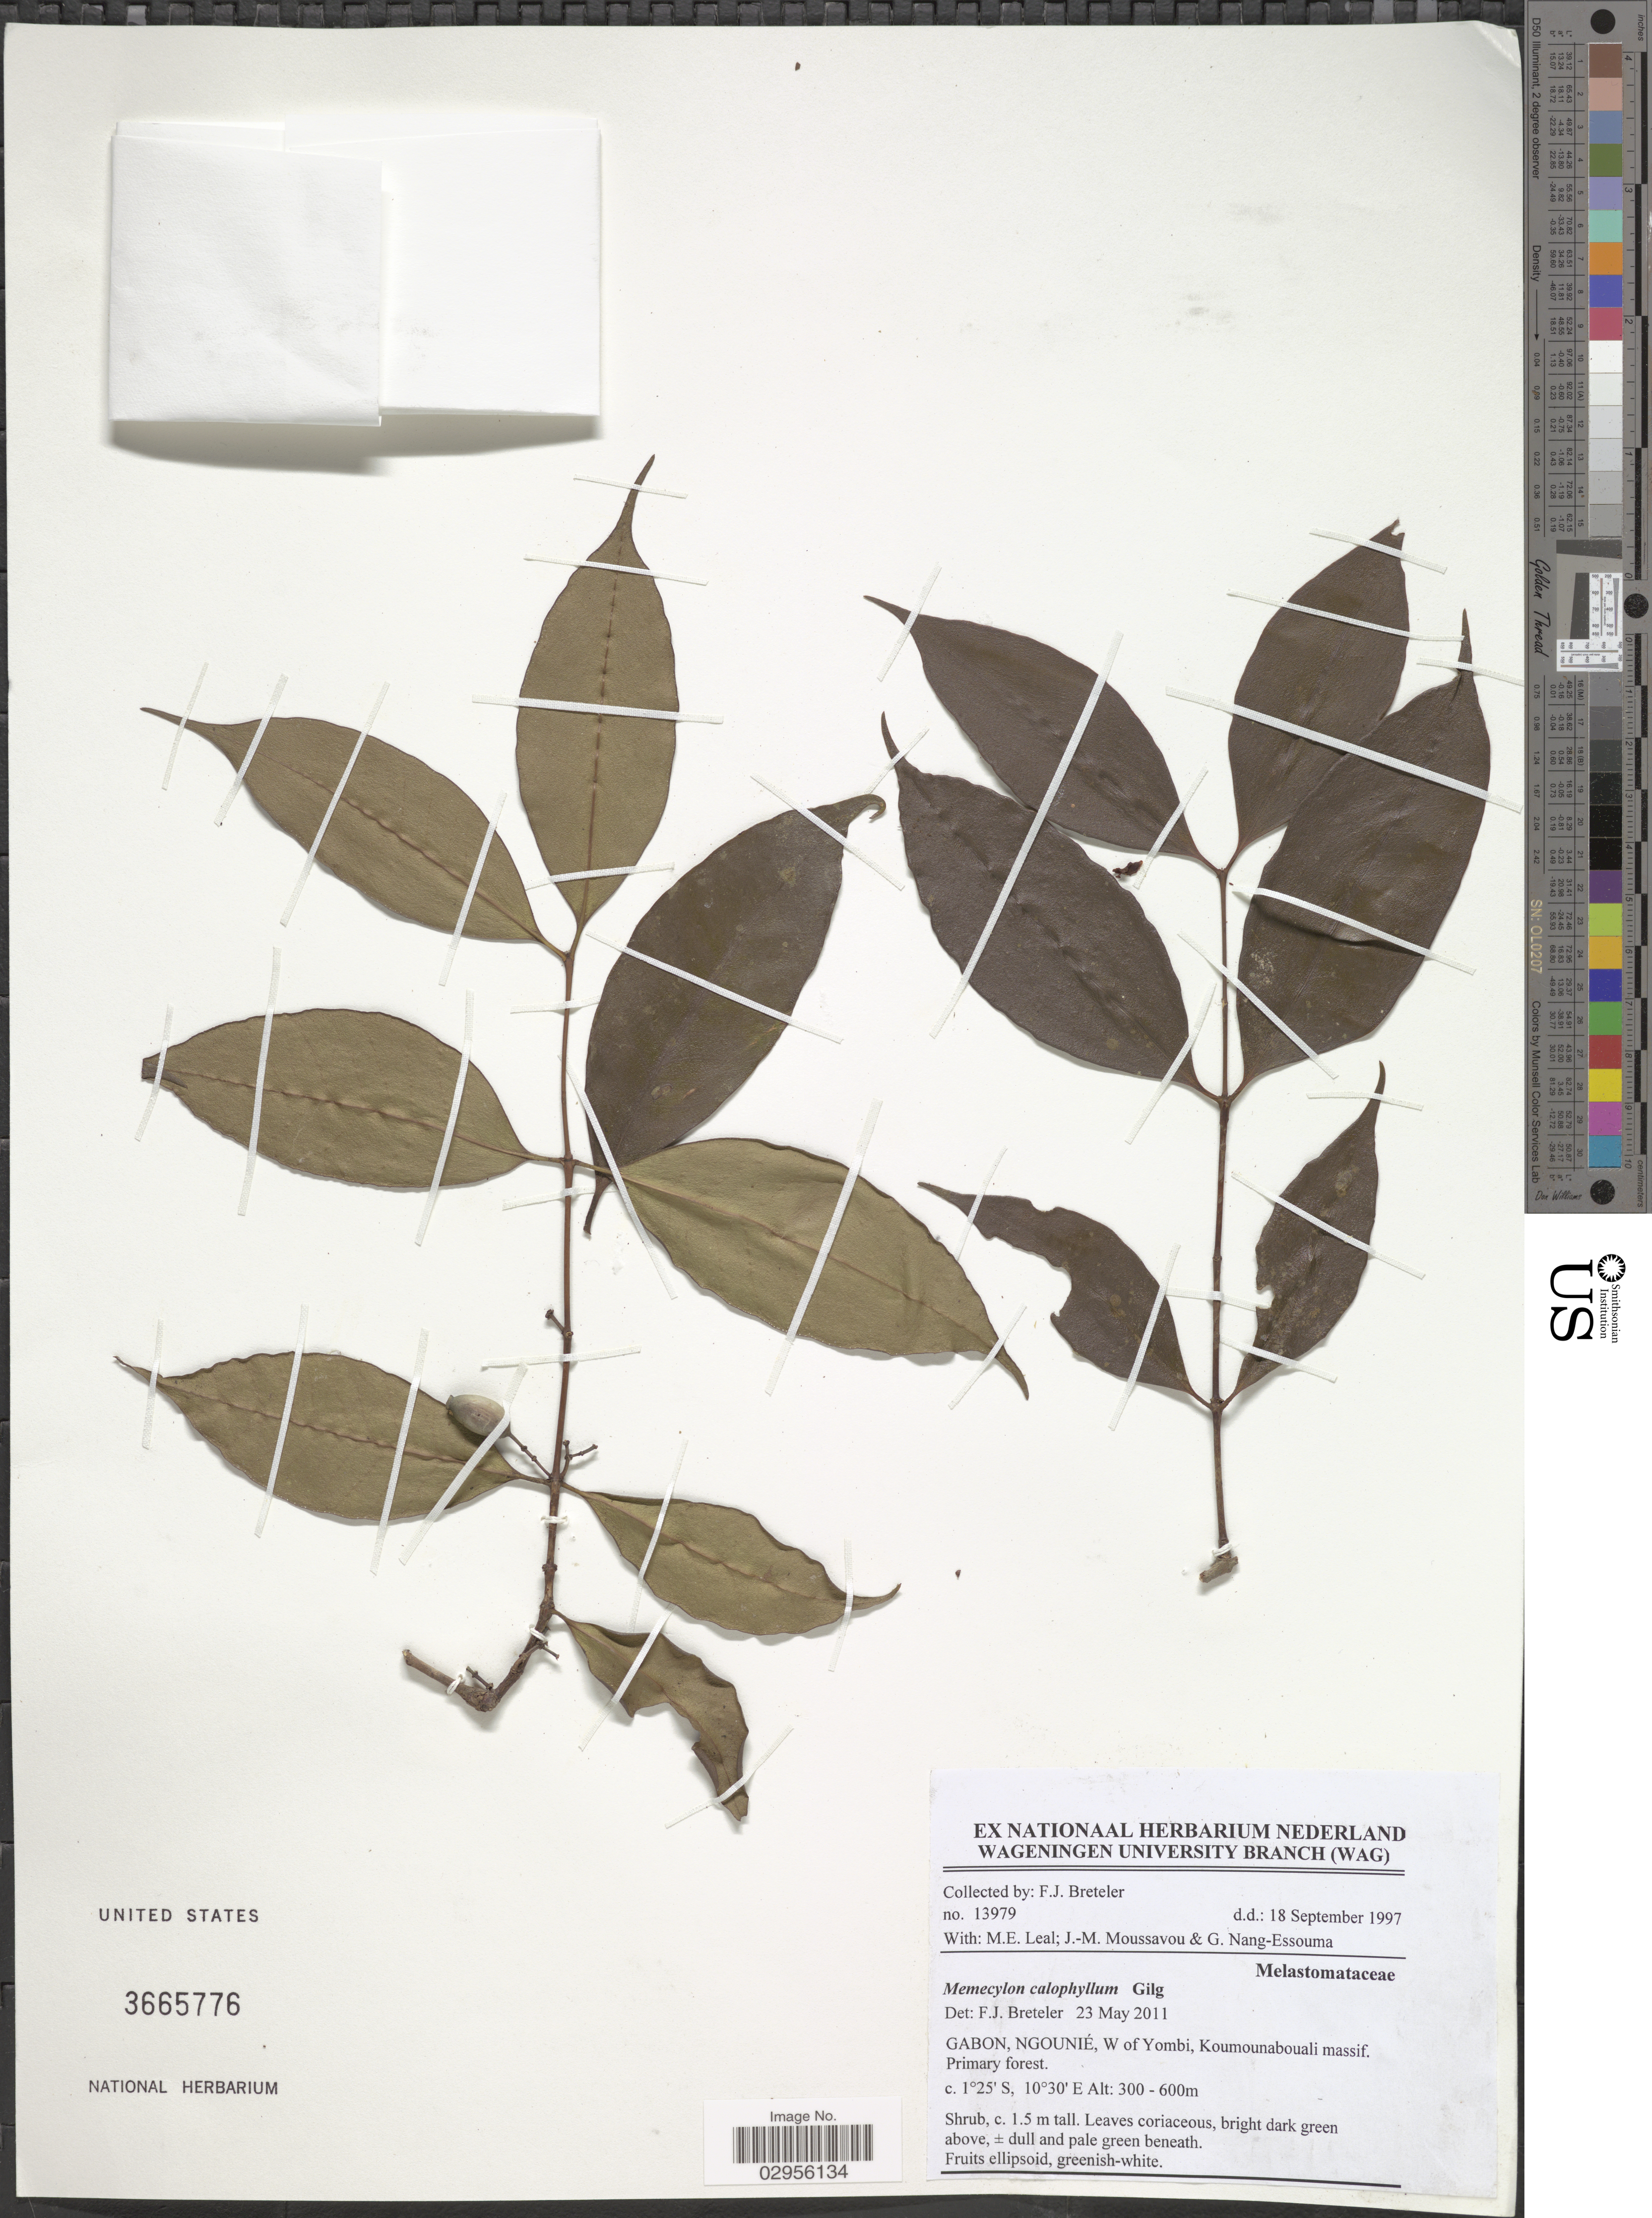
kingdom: Plantae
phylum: Tracheophyta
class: Magnoliopsida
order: Myrtales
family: Melastomataceae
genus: Memecylon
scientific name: Memecylon calophyllum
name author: Gilg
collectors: F. J. Breteler, M. E. Leal, J. Moussavou & G. Nang-Essouma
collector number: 13979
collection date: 1997-09-18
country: Gabon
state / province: Ngounie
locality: W of Yombi, Koumounabouali massif.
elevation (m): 300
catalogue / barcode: US 3665776